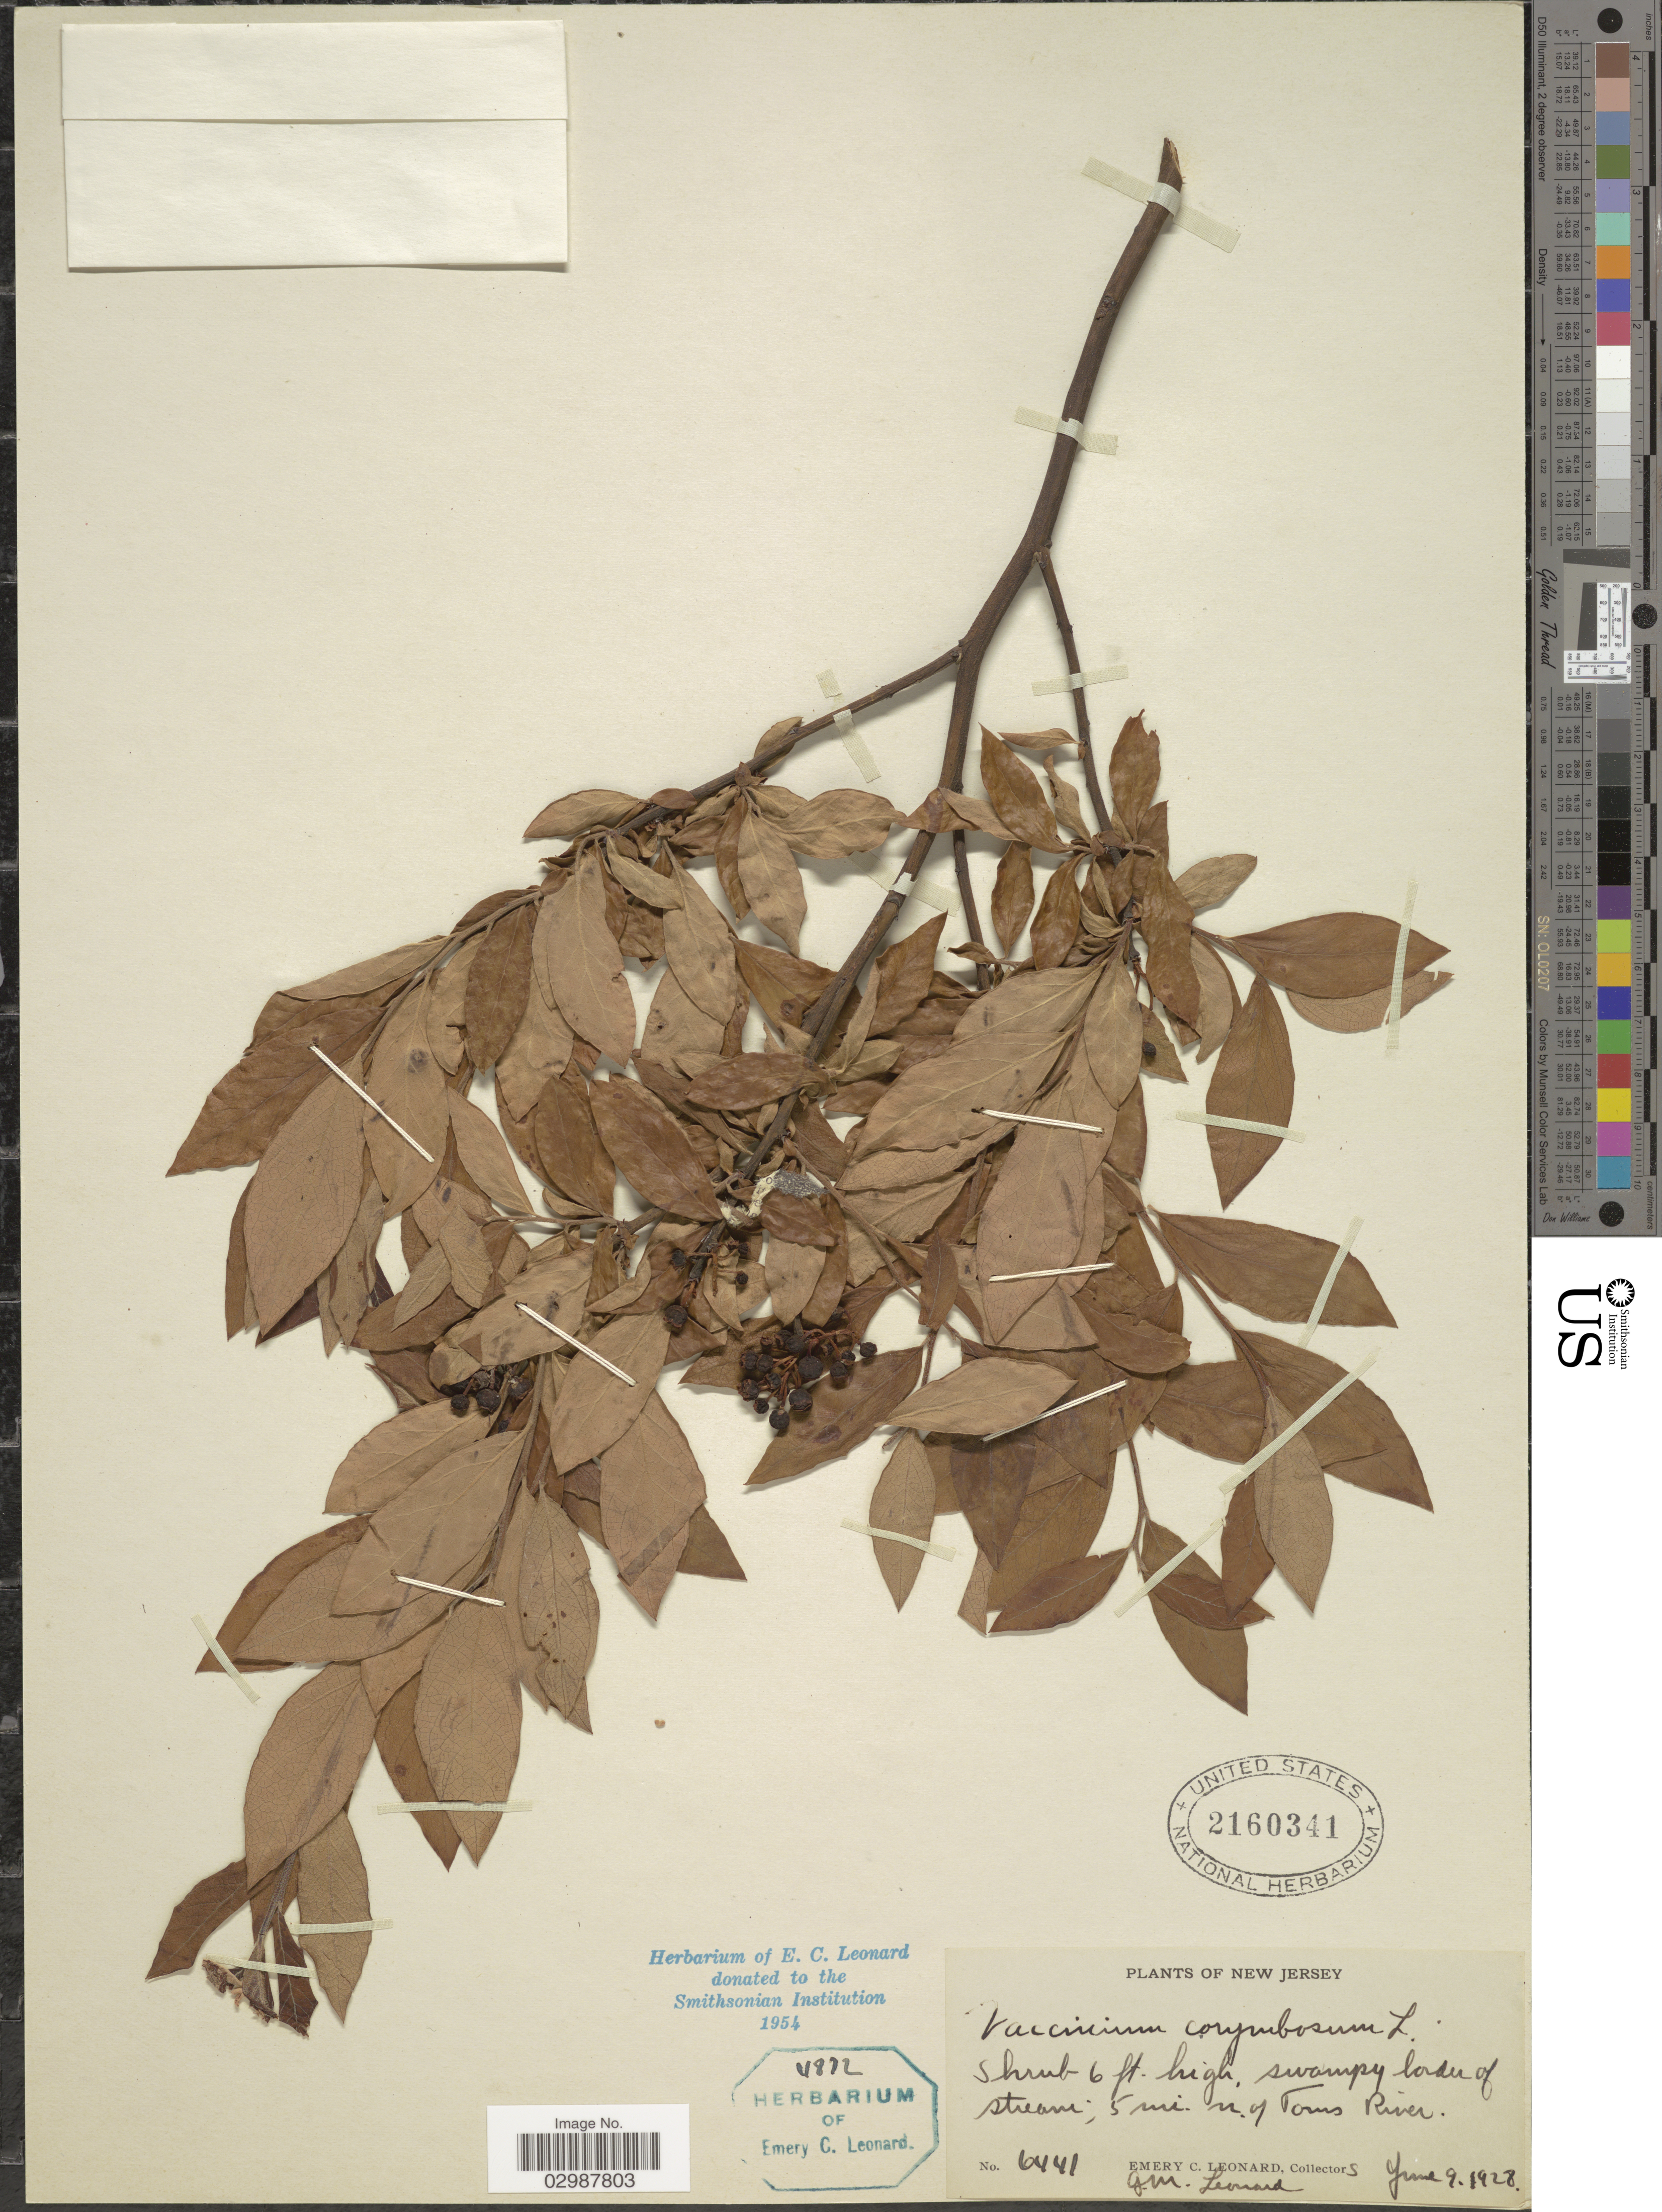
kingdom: Plantae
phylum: Tracheophyta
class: Magnoliopsida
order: Ericales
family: Ericaceae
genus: Vaccinium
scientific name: Vaccinium corymbosum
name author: L.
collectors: E. C. Leonard & G. M. Leonard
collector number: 6441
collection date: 1928-06-09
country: United States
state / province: New Jersey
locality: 5 mi. n. of Toms River.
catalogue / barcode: US 2160341